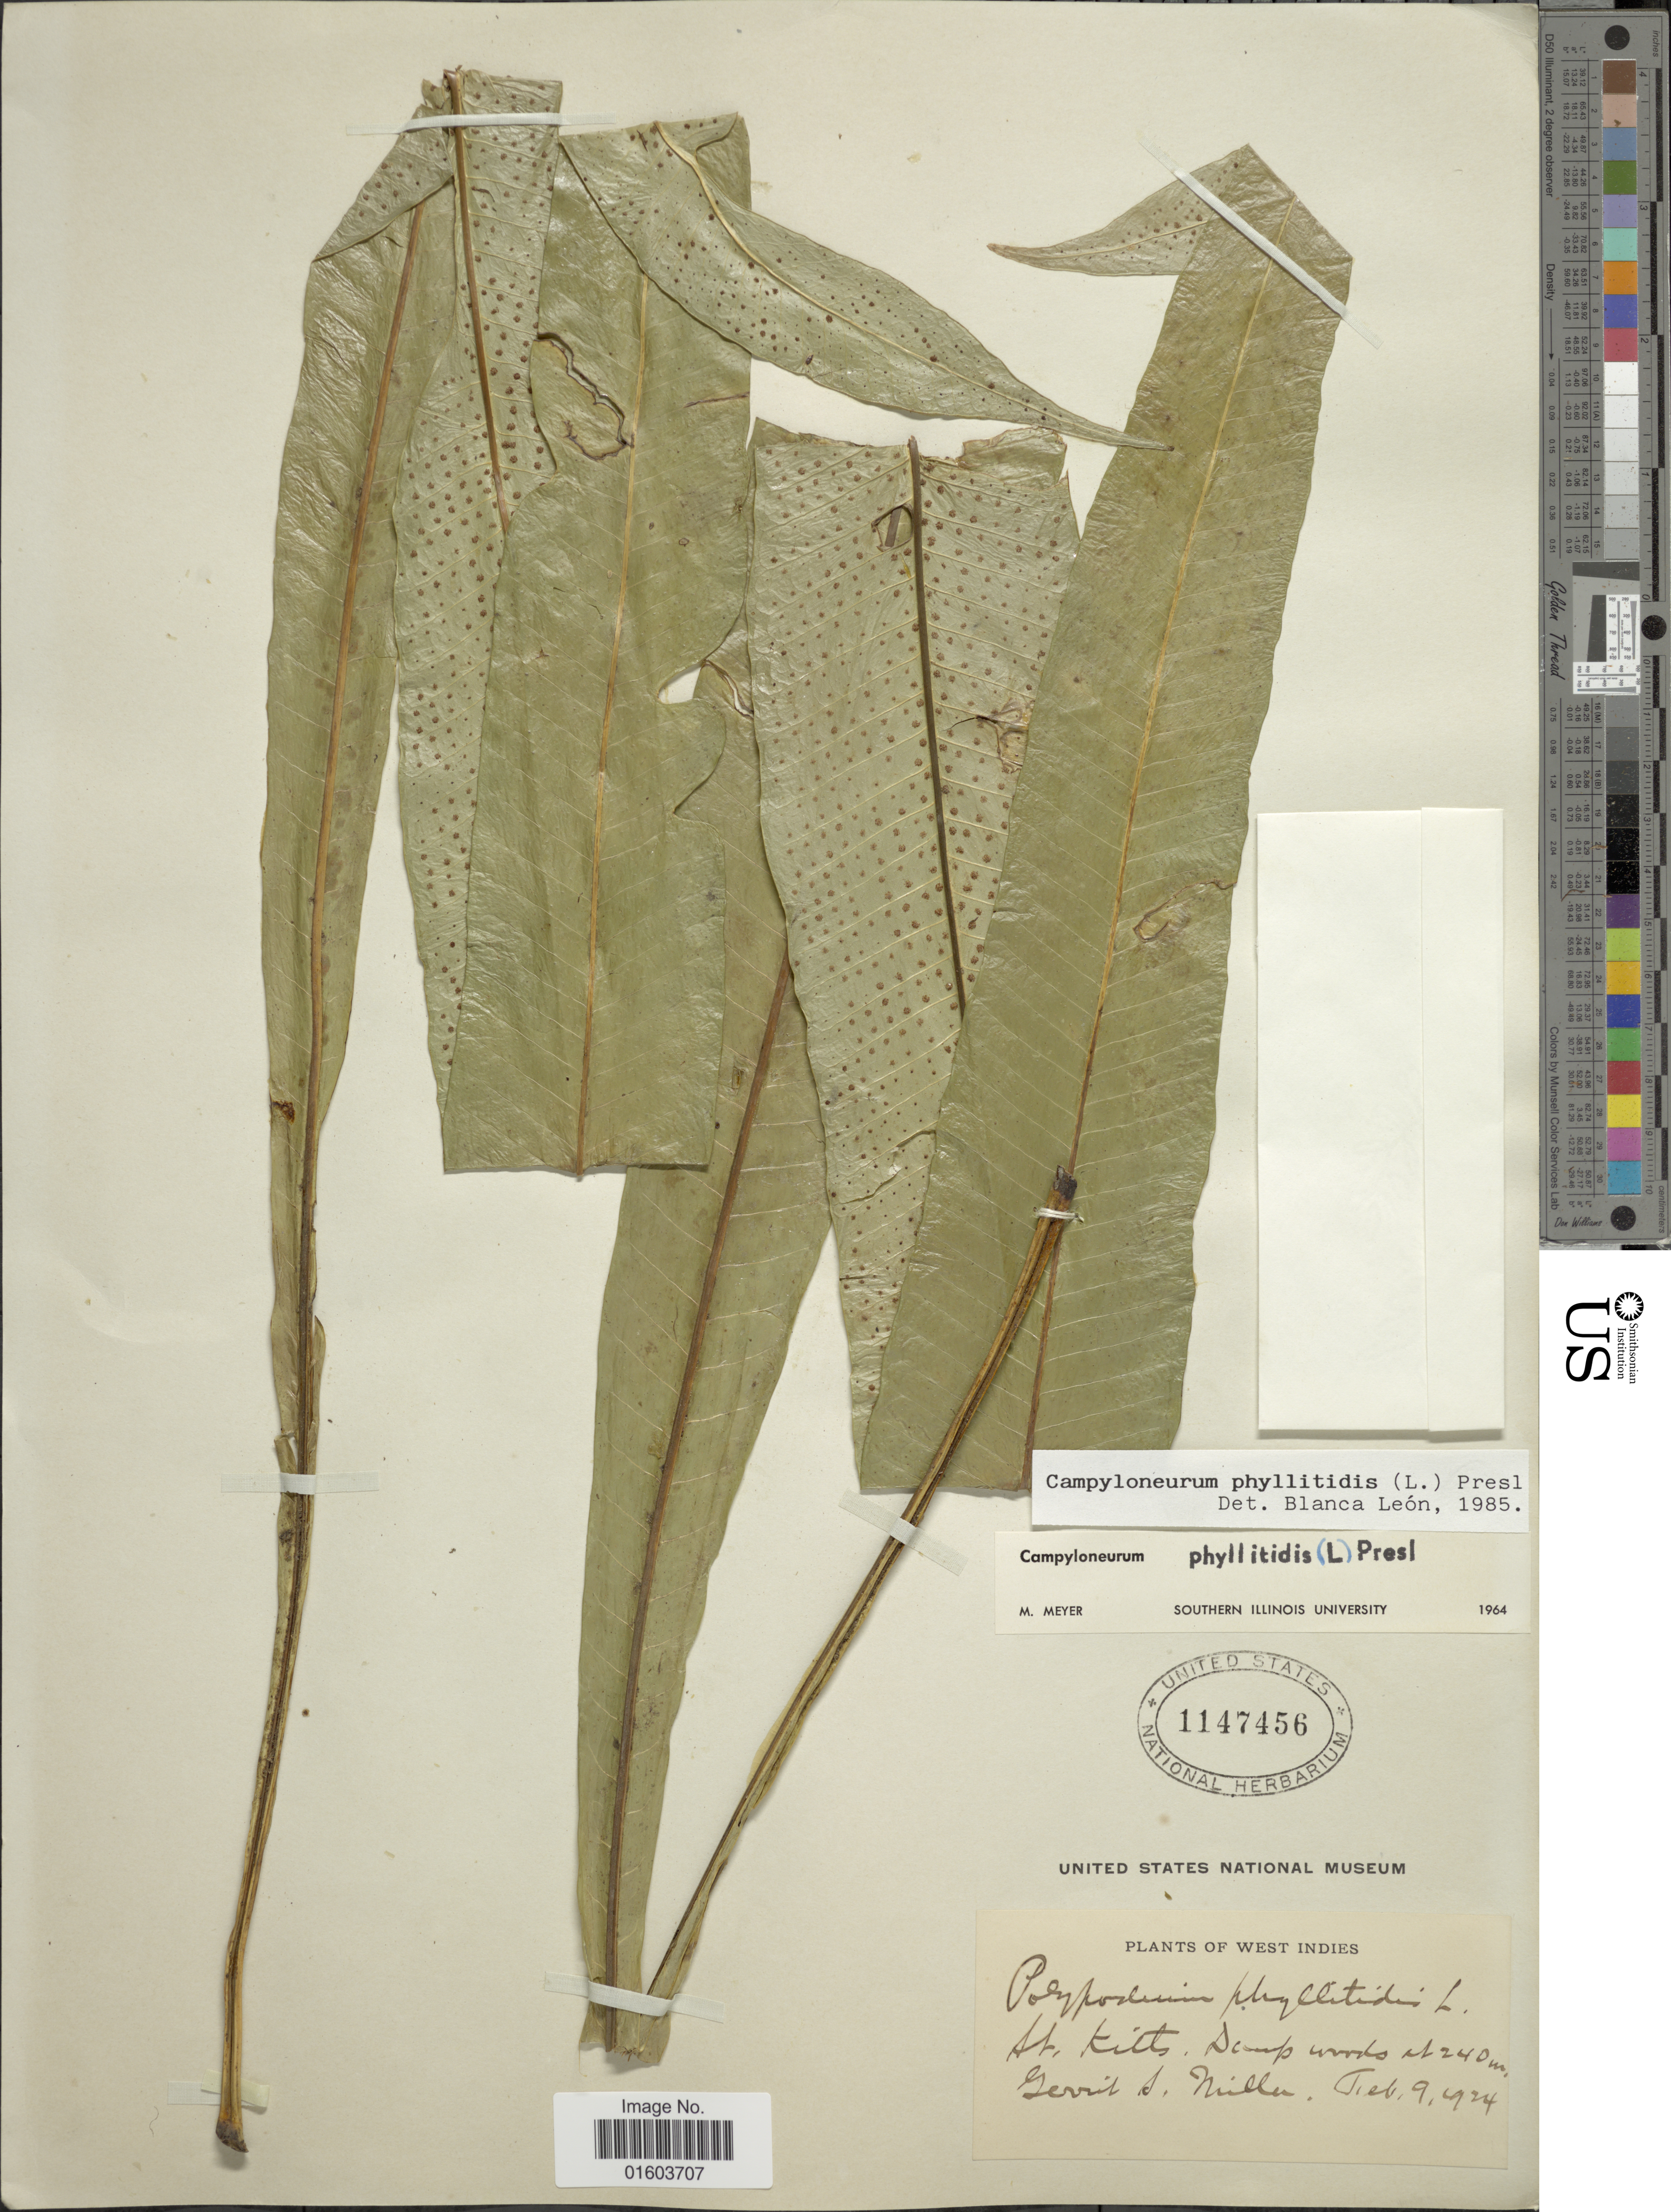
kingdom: Plantae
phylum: Tracheophyta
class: Polypodiopsida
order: Polypodiales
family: Polypodiaceae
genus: Campyloneurum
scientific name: Campyloneurum phyllitidis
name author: (L.) C. Presl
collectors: G. S. Miller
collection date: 1924-02-09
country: St. Christopher-Nevis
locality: West Indies, St. Kills.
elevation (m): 240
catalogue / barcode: US 1147456